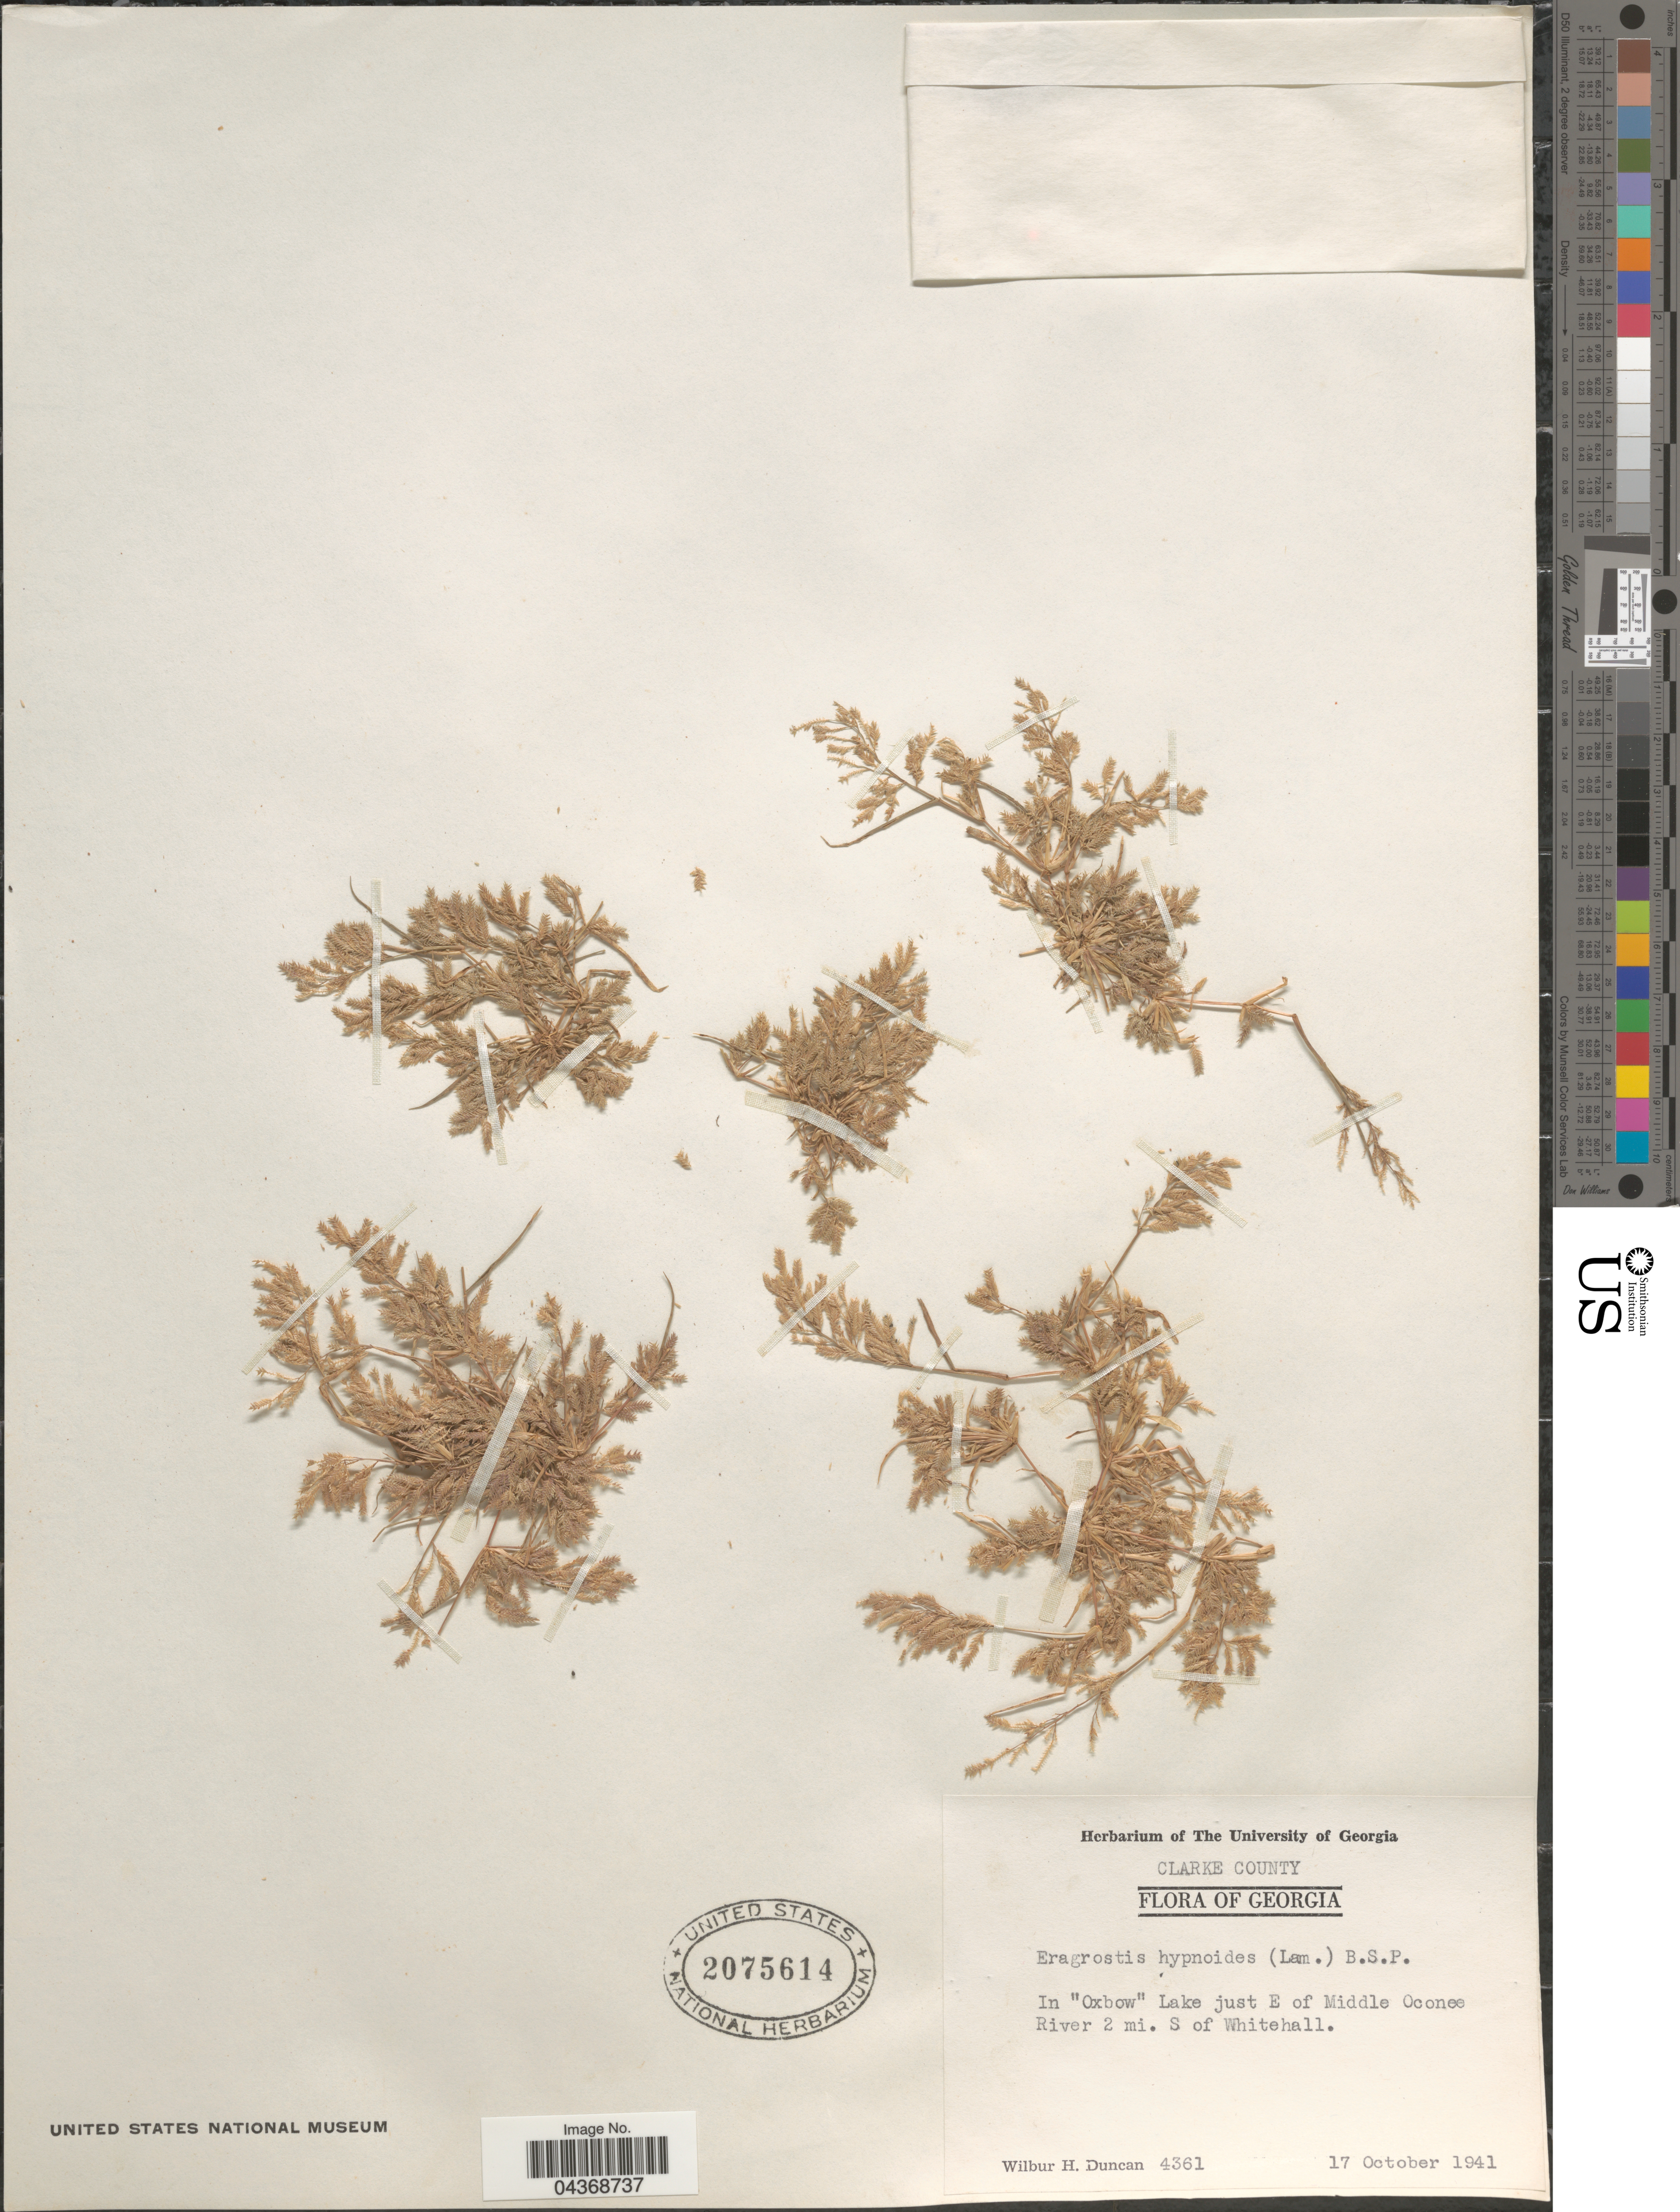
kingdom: Plantae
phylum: Tracheophyta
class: Liliopsida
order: Poales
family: Poaceae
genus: Eragrostis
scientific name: Eragrostis hypnoides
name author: (Lam.) Britton, Stearns & Poggenb.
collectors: W. H. Duncan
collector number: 4361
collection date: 1941-10-17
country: United States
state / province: Georgia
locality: Clarke County. In "Oxbow" Lake just E of Middle Oconee River 2 mi. S of Whitehall.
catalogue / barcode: US 2075614